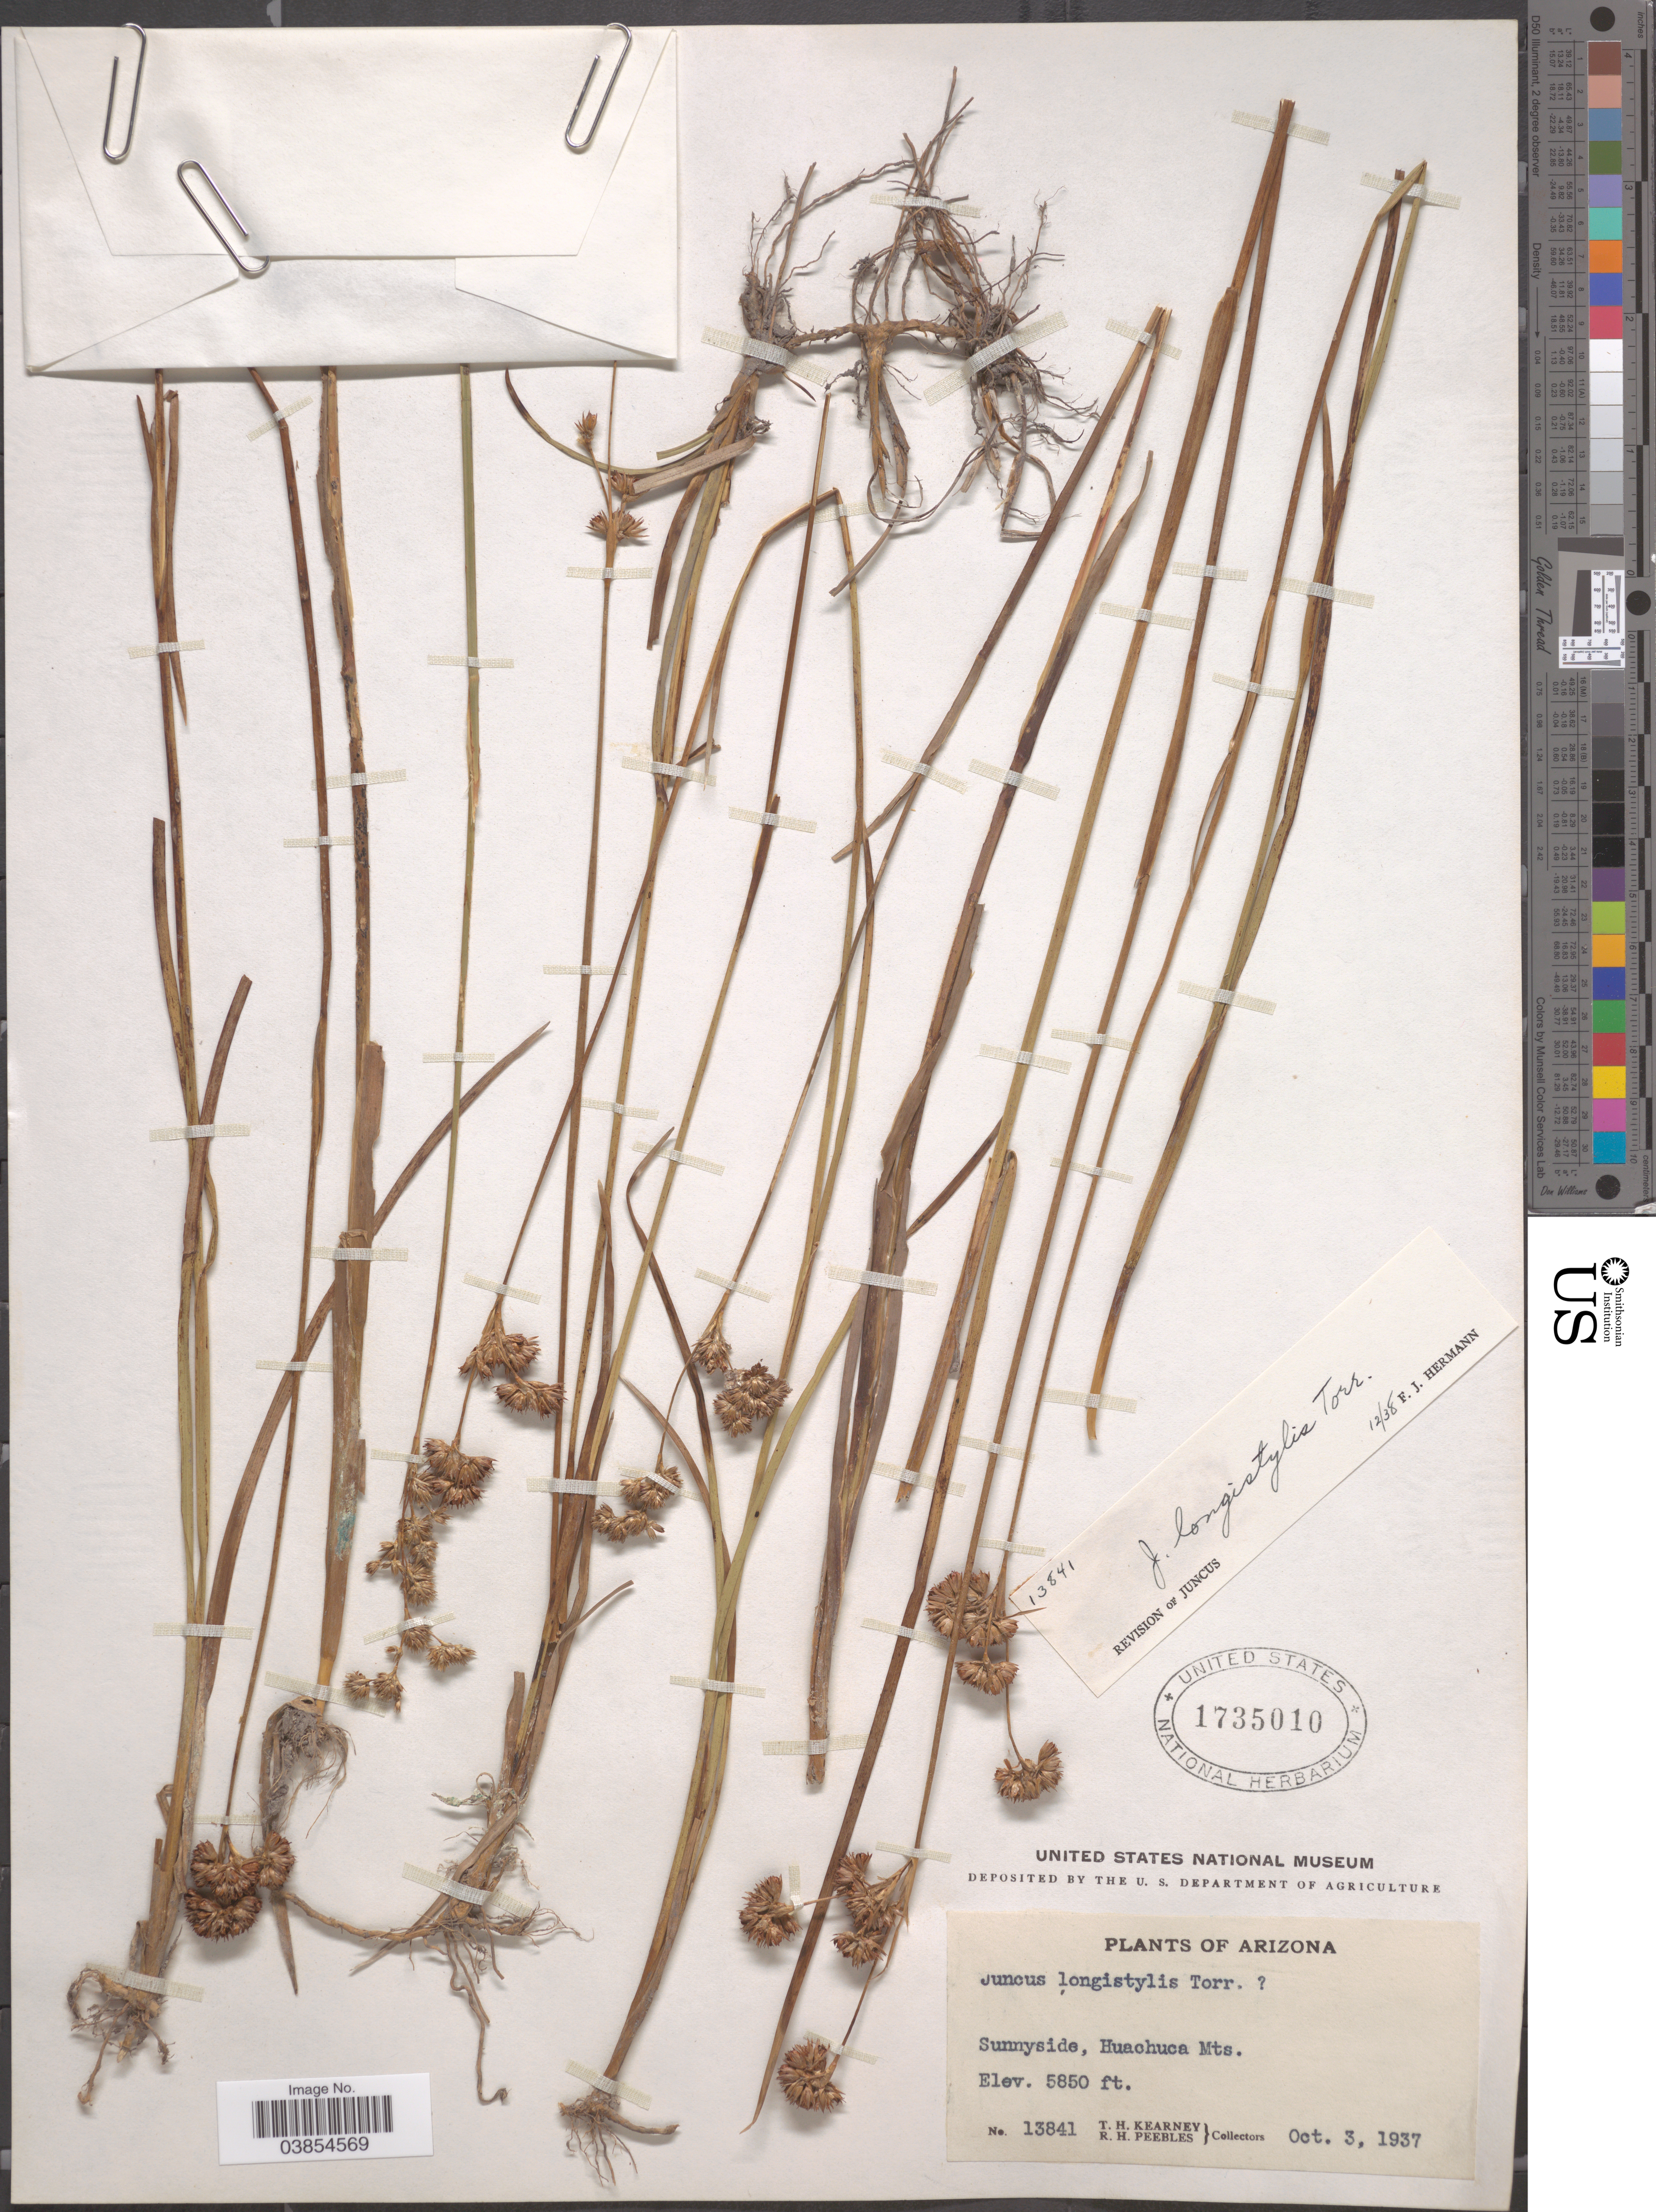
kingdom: Plantae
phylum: Tracheophyta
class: Liliopsida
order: Poales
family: Juncaceae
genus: Juncus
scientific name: Juncus longistylis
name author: Torr.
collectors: T. H. Kearney & R. H. Peebles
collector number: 13841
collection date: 1937-10-03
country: United States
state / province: Arizona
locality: Sunnyside, Huachuca Mts.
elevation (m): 1783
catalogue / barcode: US 1735010